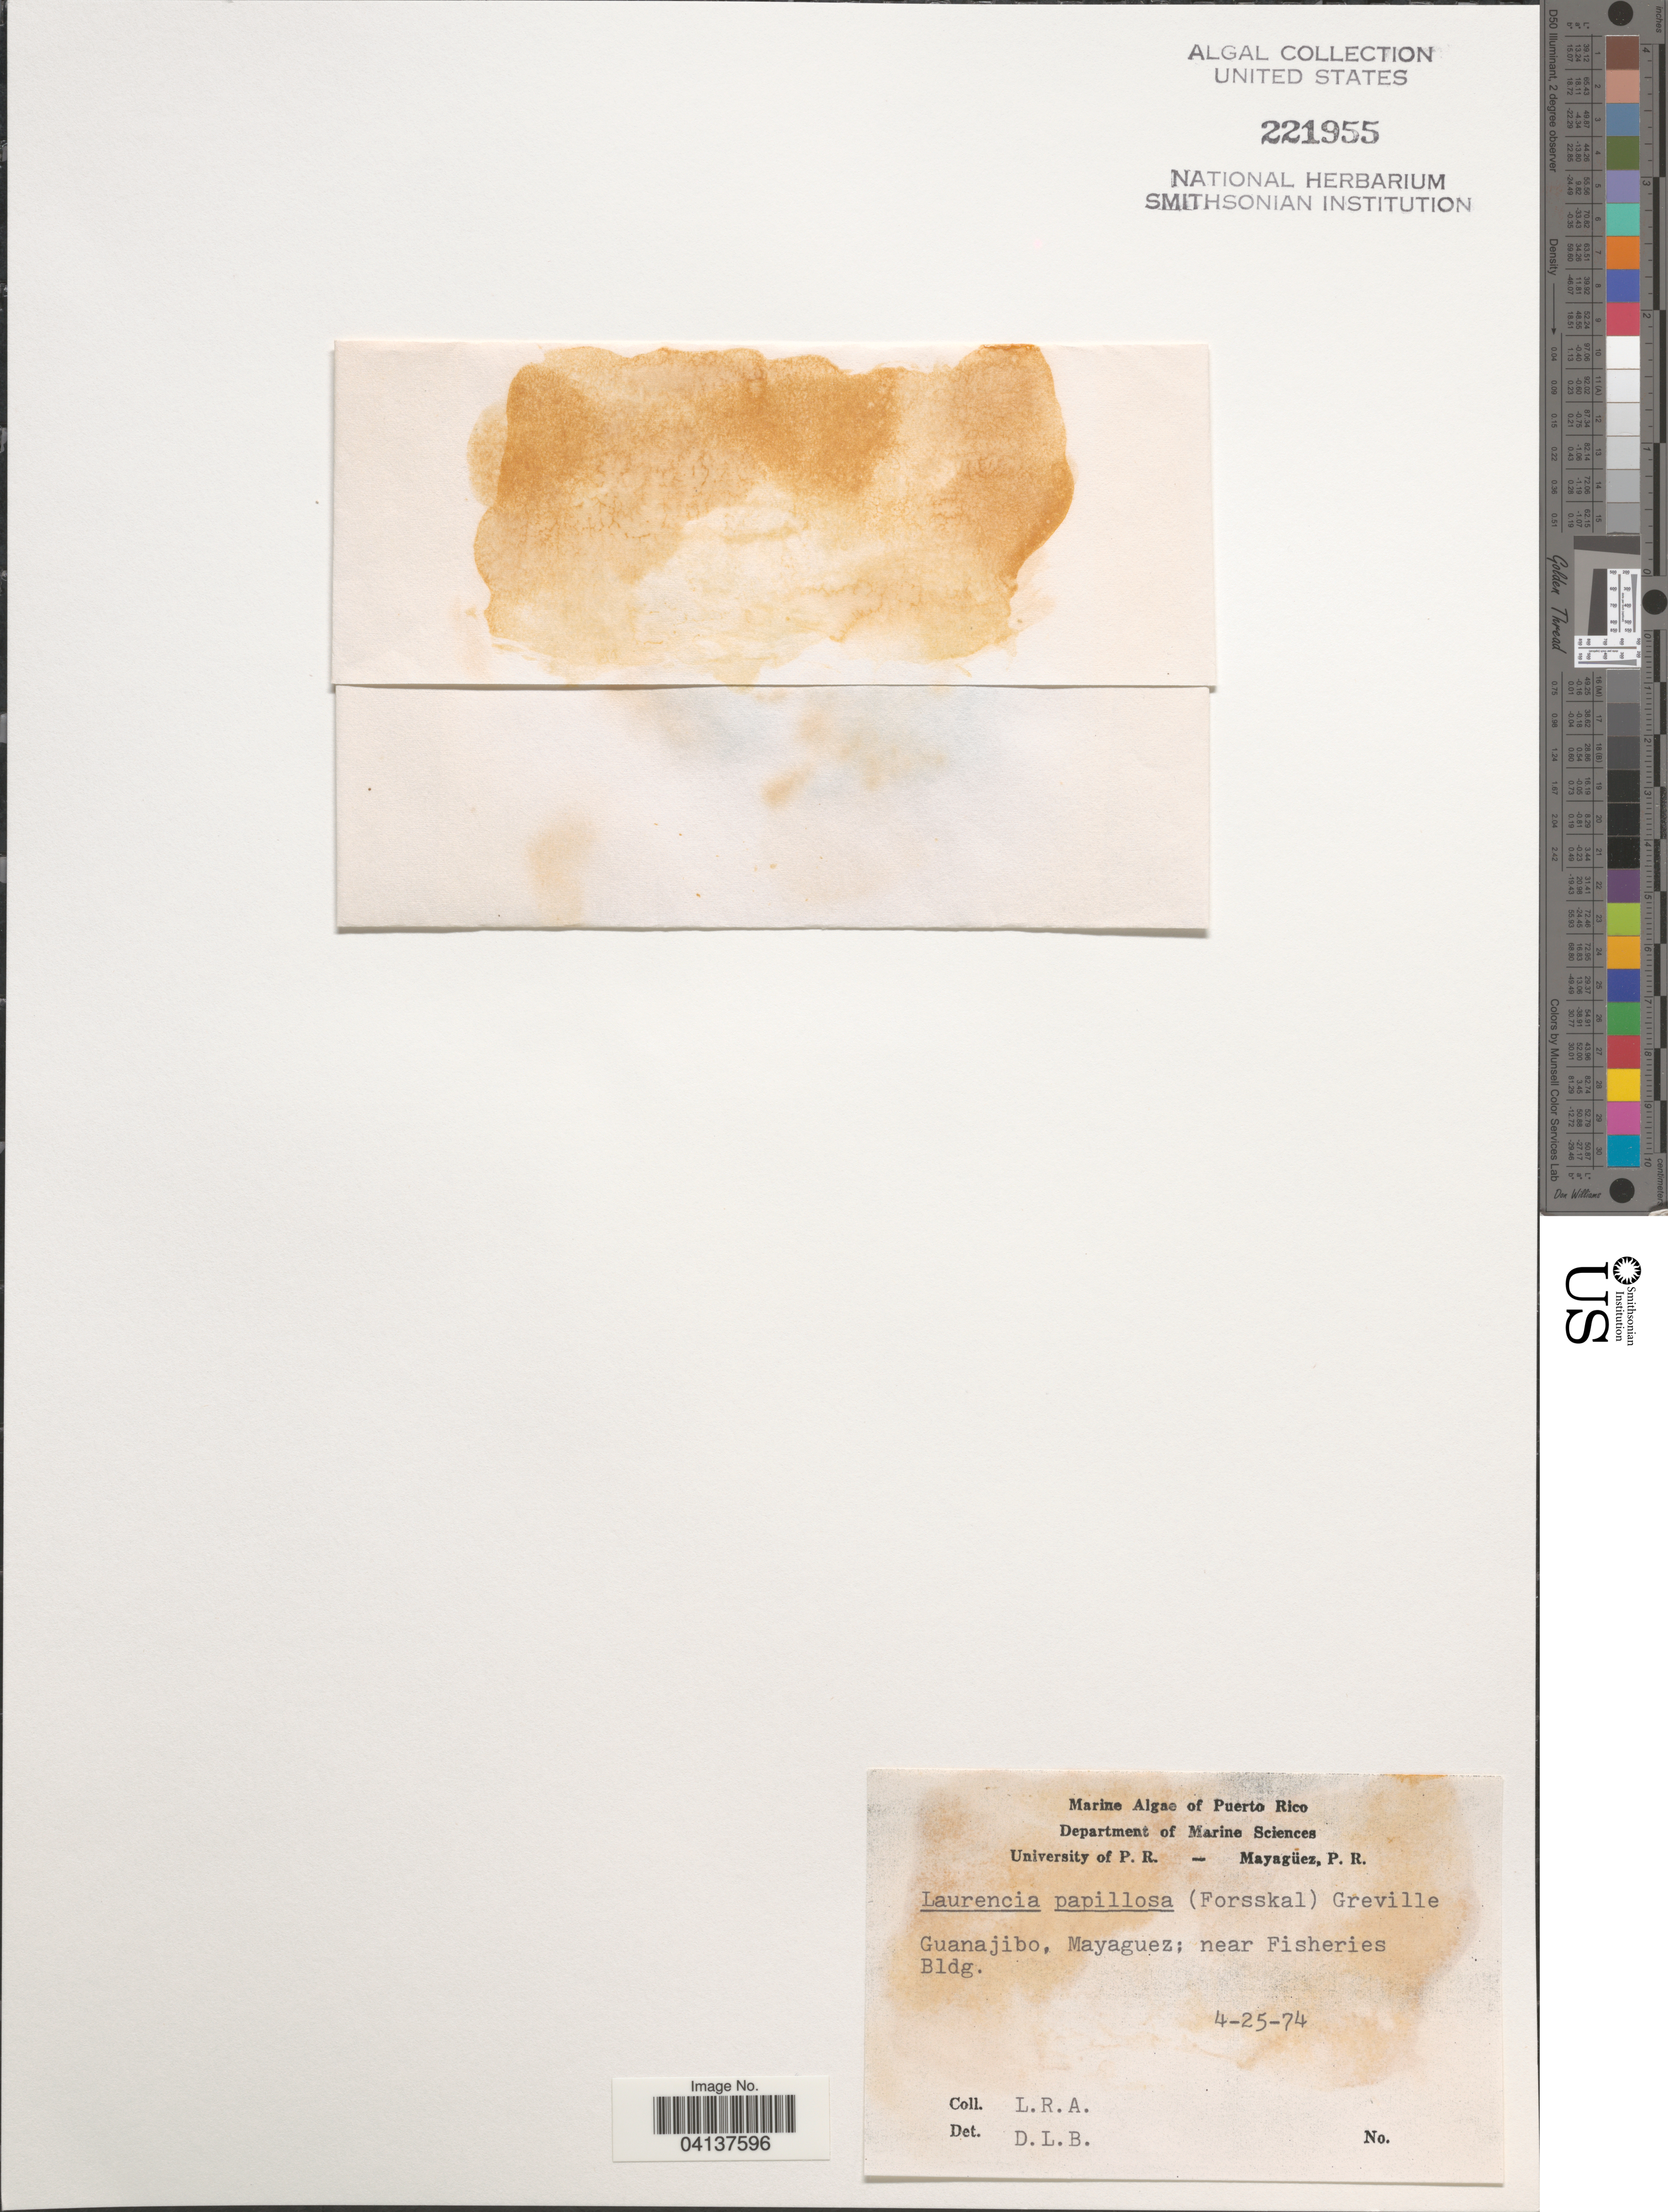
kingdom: Plantae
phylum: Rhodophyta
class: Florideophyceae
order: Ceramiales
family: Rhodomelaceae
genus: Palisada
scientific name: Palisada perforata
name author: (Bory) K.W. Nam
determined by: Algae name updating Project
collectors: L. R. A.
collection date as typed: Transcribed d/m/y: 25/4/74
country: Puerto Rico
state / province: Mayagüez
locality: Guanajibo; near Fisheries Bldg.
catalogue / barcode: US 221955